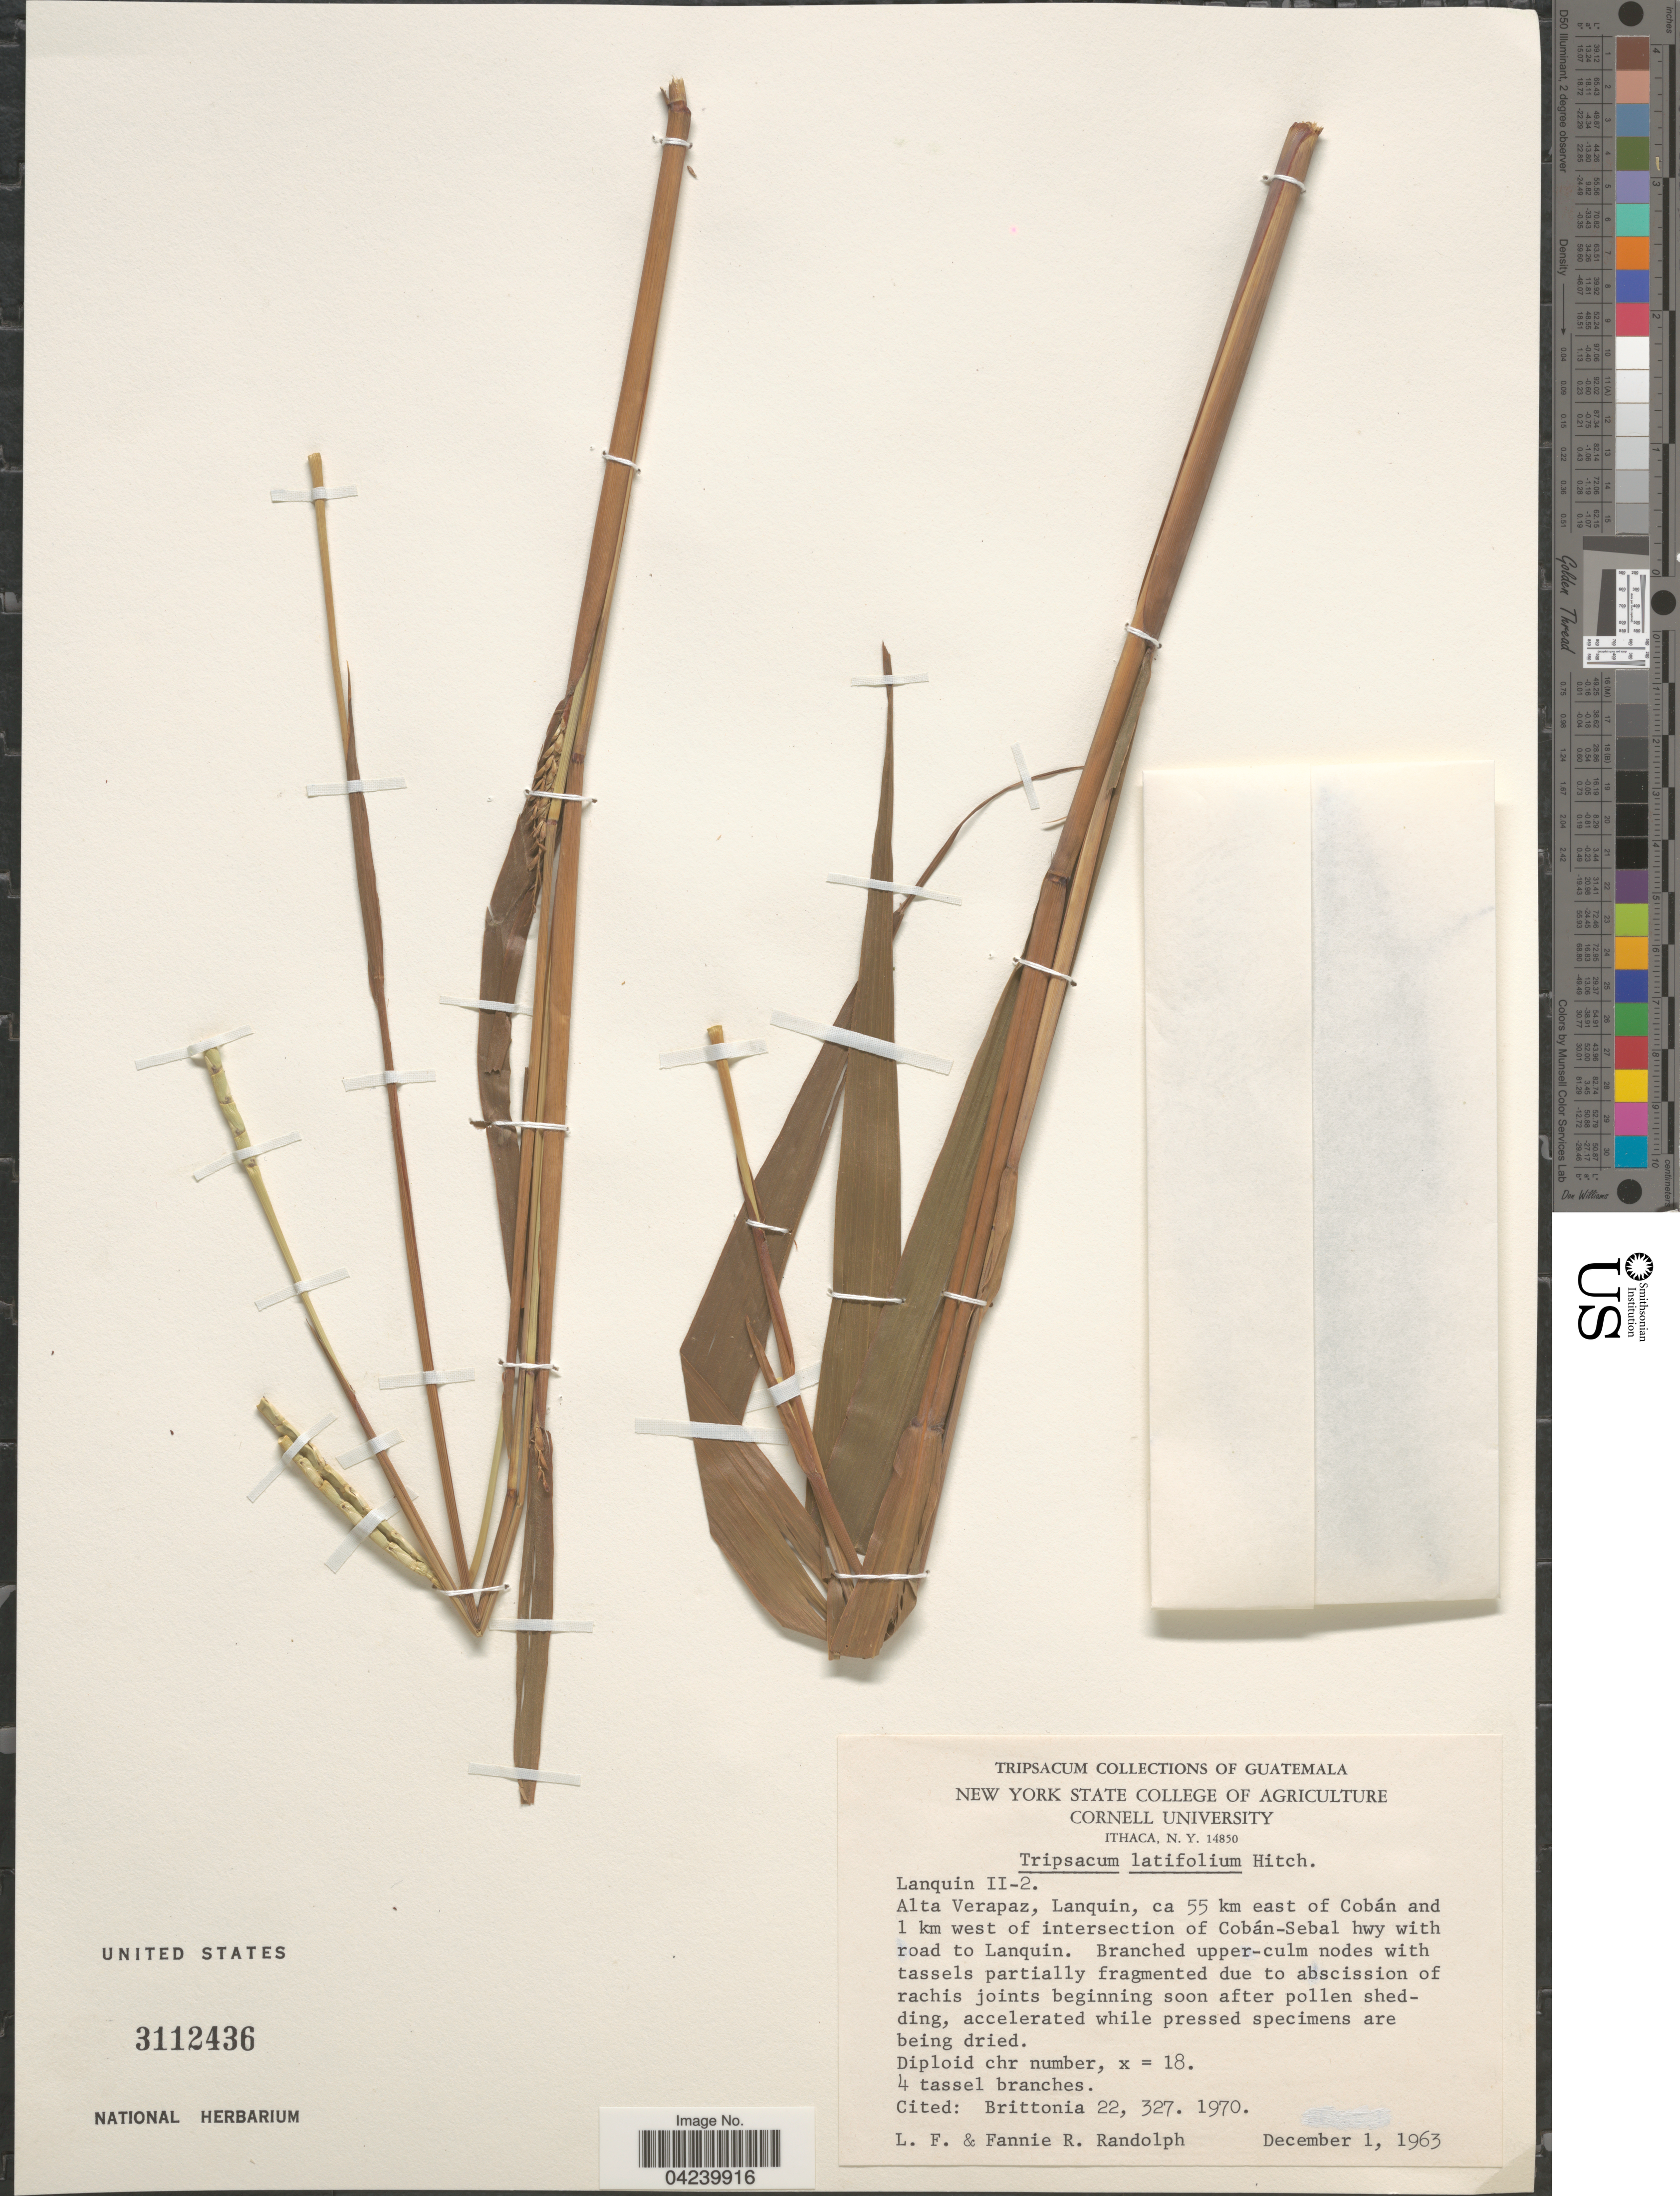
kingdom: Plantae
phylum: Tracheophyta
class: Liliopsida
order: Poales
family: Poaceae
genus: Tripsacum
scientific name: Tripsacum latifolium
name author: Hitchc.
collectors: L. F. Randolph & F. Randolph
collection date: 1963-12-01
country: Guatemala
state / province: Alta Verapaz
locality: Lanquin II-2 [unsure placement] Lanquin, ca 55 km east of Cobán and 1 km west of intersection of Cobán-Sebal hwy with road to Lanquin.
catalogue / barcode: US 3112436